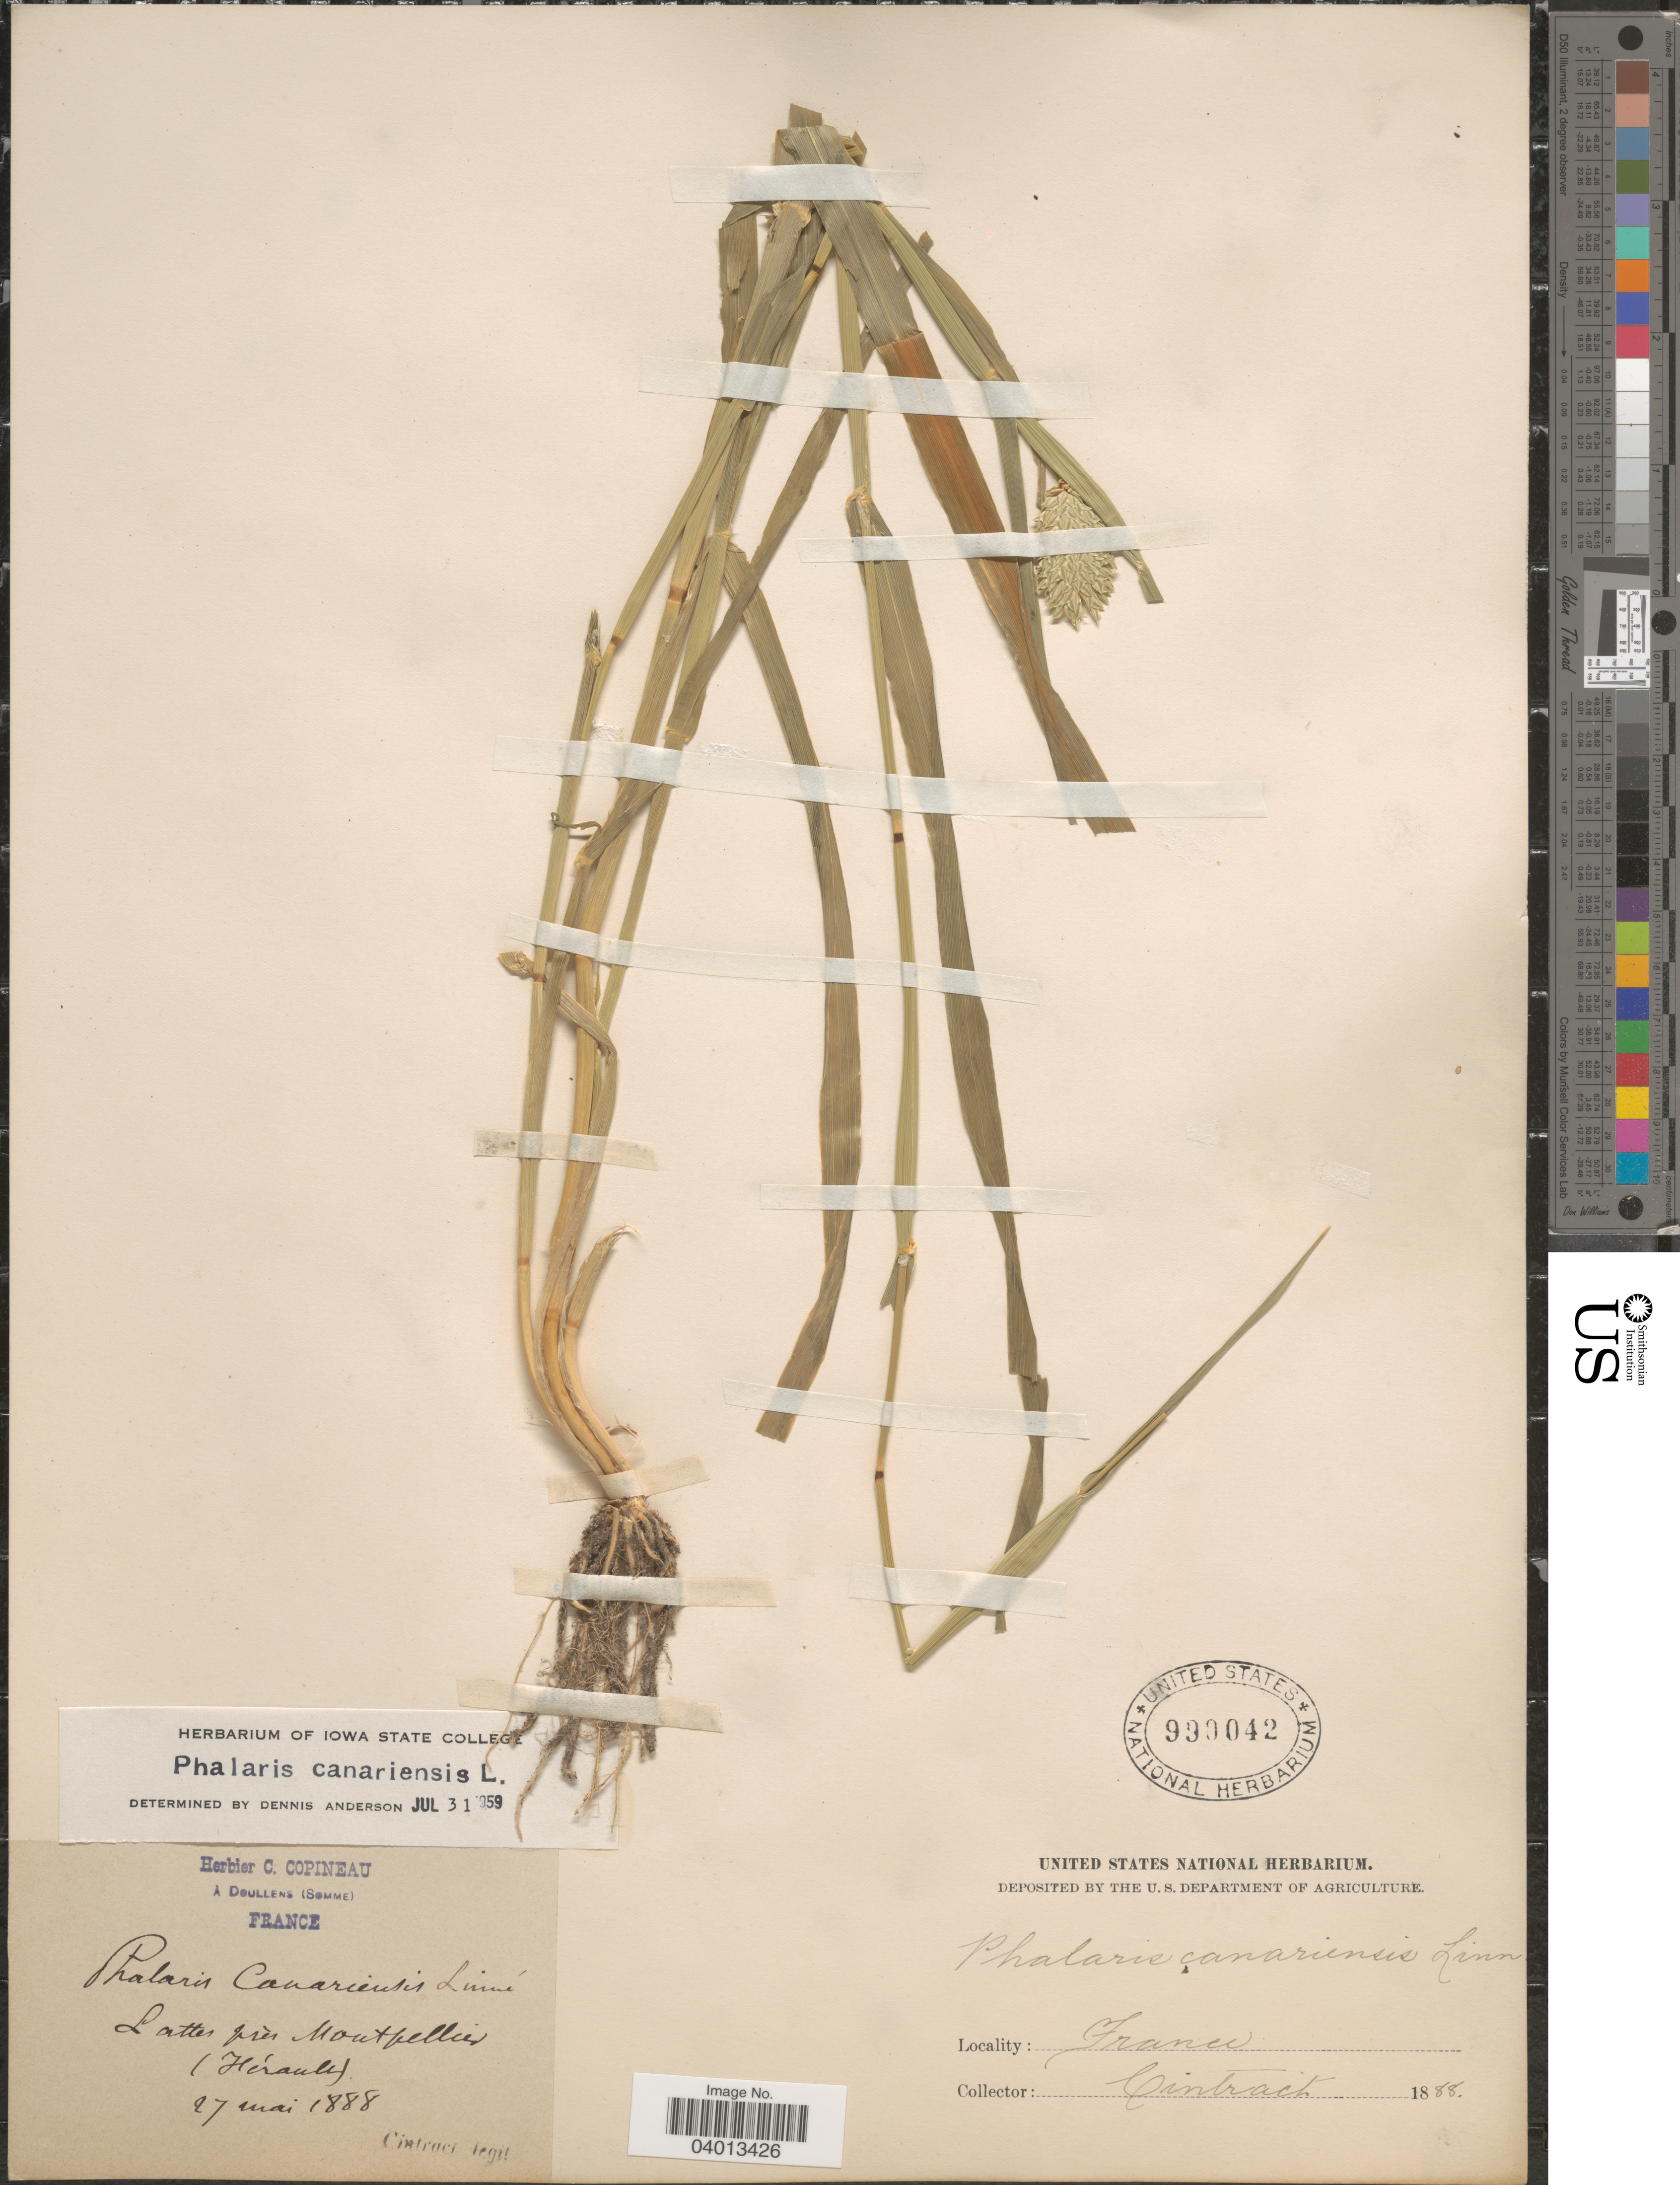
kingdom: Plantae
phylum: Tracheophyta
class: Liliopsida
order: Poales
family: Poaceae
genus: Phalaris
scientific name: Phalaris canariensis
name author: L.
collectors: Cintract, --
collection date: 1888-05-27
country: France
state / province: Occitanie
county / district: Hérault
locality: Lattes près Montpellier (Hérault).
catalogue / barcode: US 990042